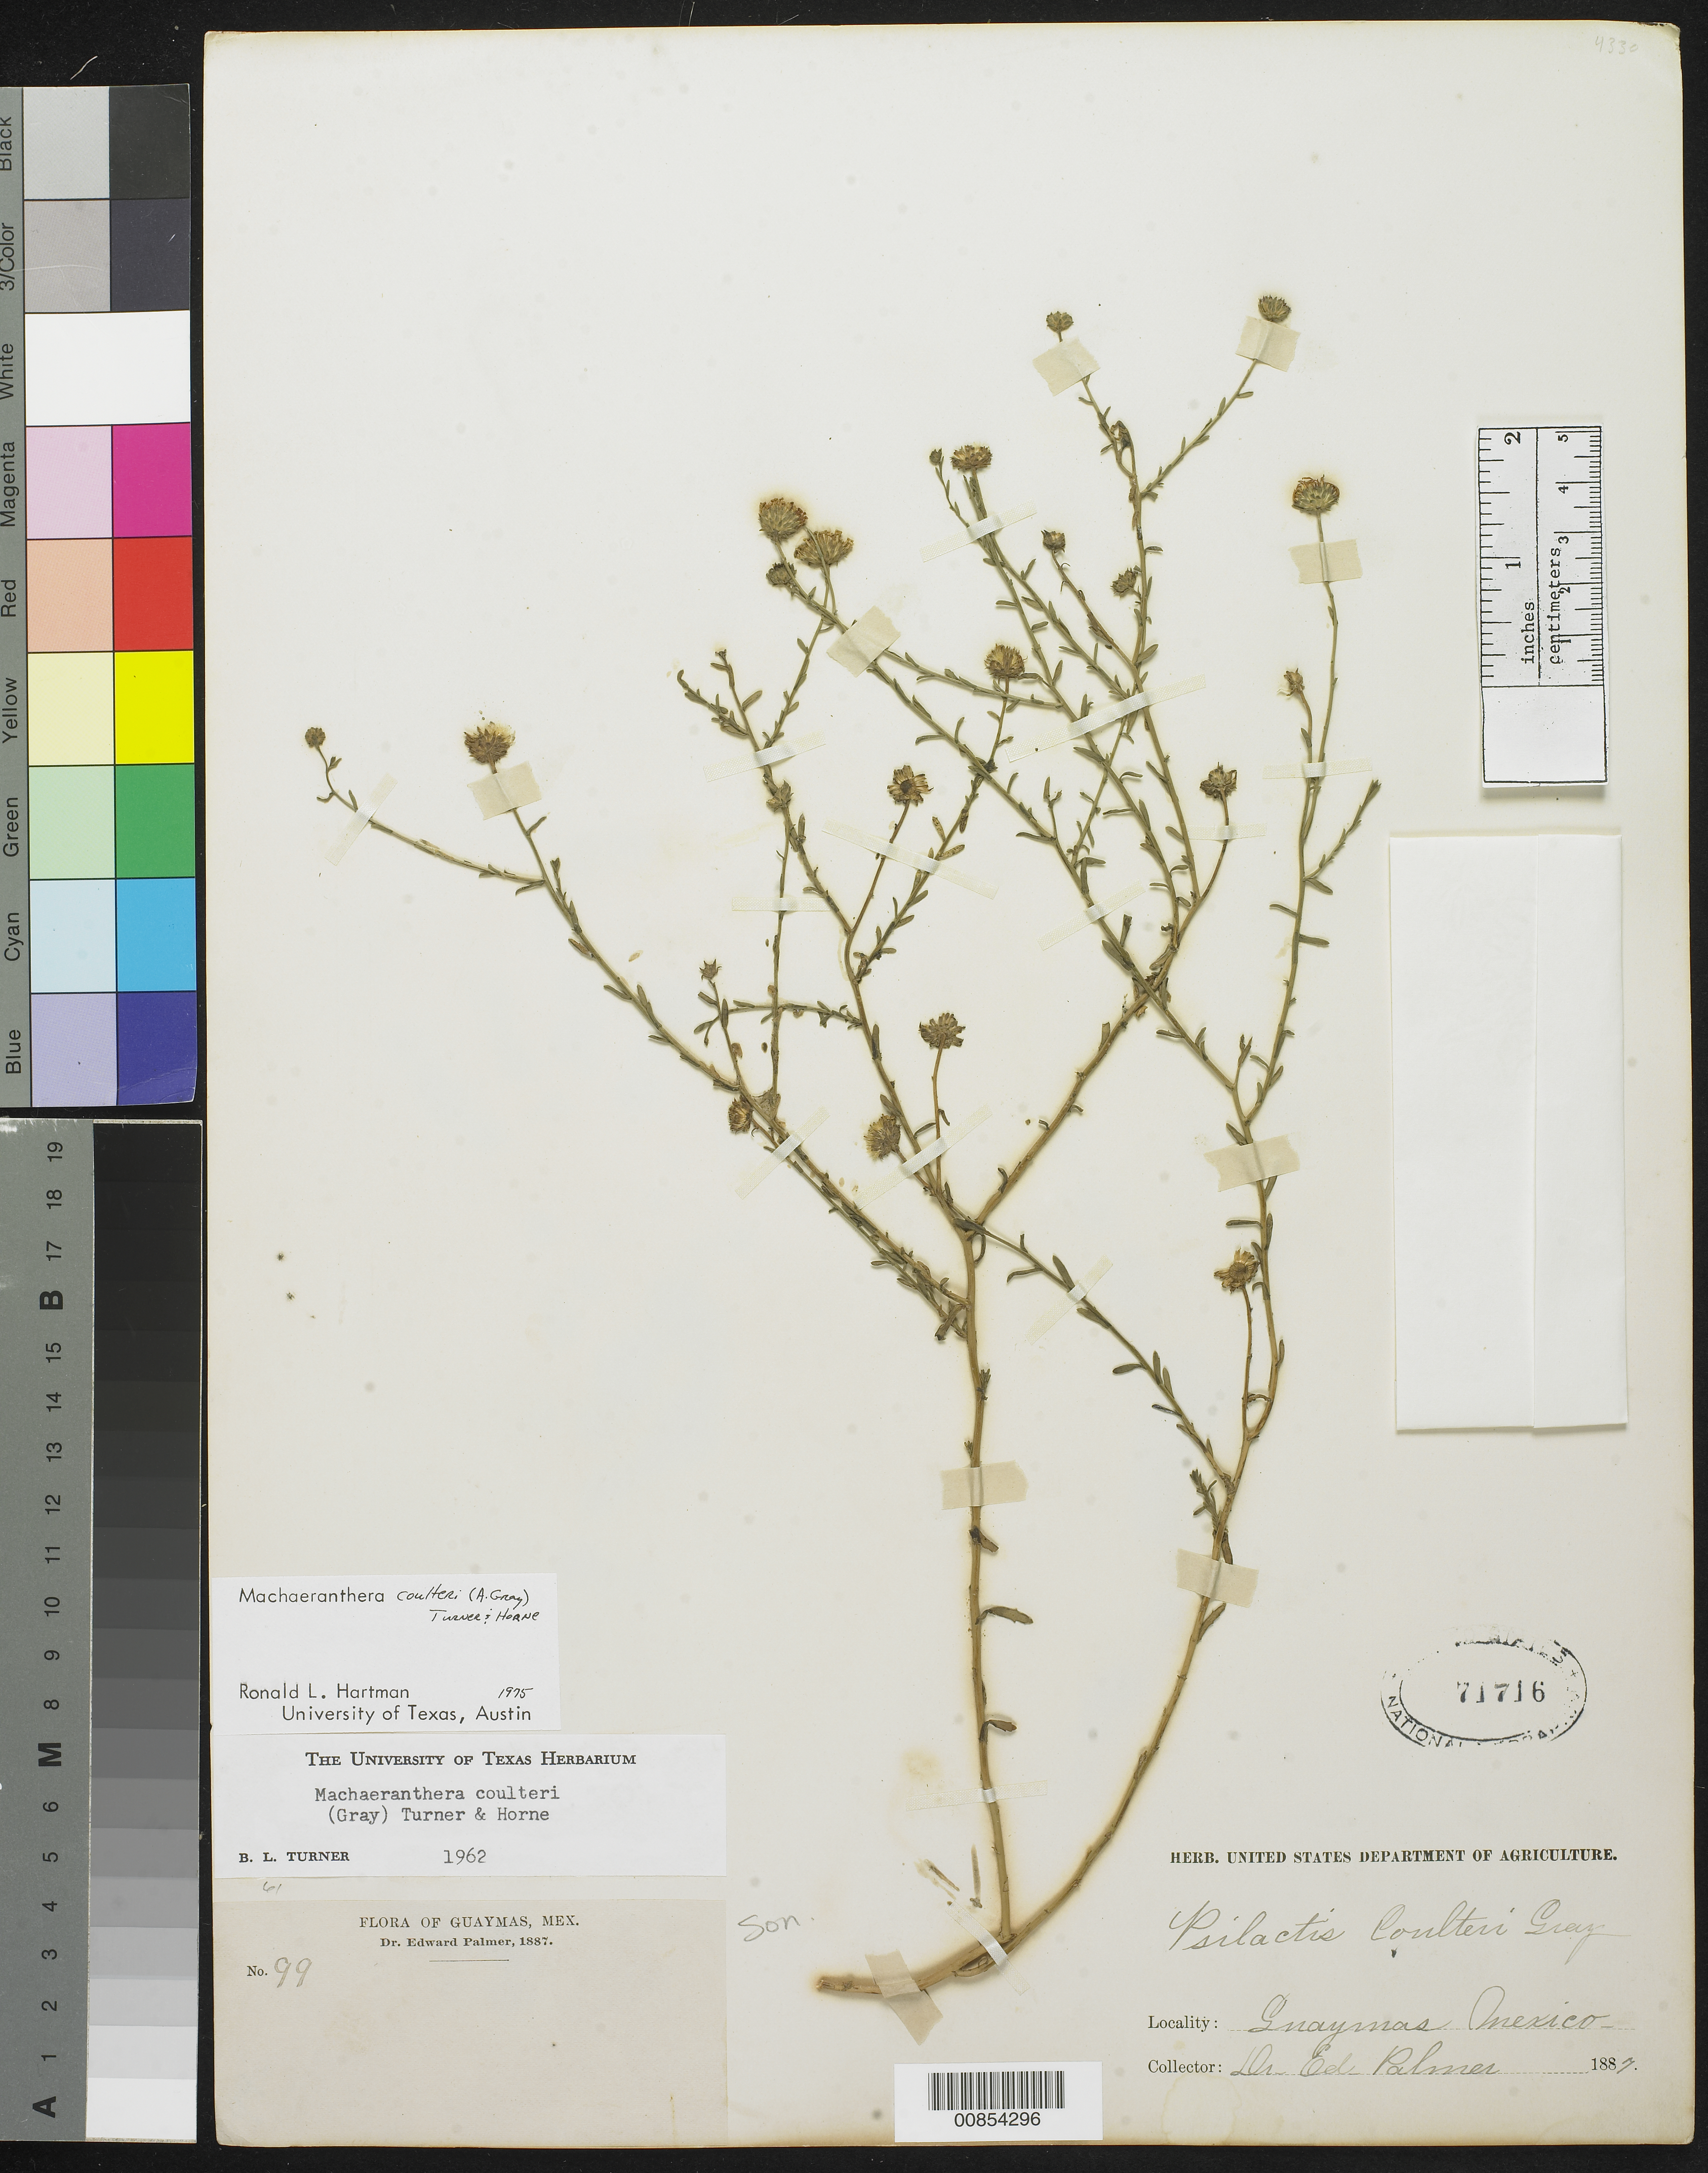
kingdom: Plantae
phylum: Tracheophyta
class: Magnoliopsida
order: Asterales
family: Asteraceae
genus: Machaeranthera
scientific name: Machaeranthera coulteri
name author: (A. Gray) B.L. Turner & D.B. Horne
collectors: E. Palmer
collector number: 99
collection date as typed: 1887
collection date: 1887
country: Mexico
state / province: Sonora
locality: Guaymas, Sonora.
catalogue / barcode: US 71716